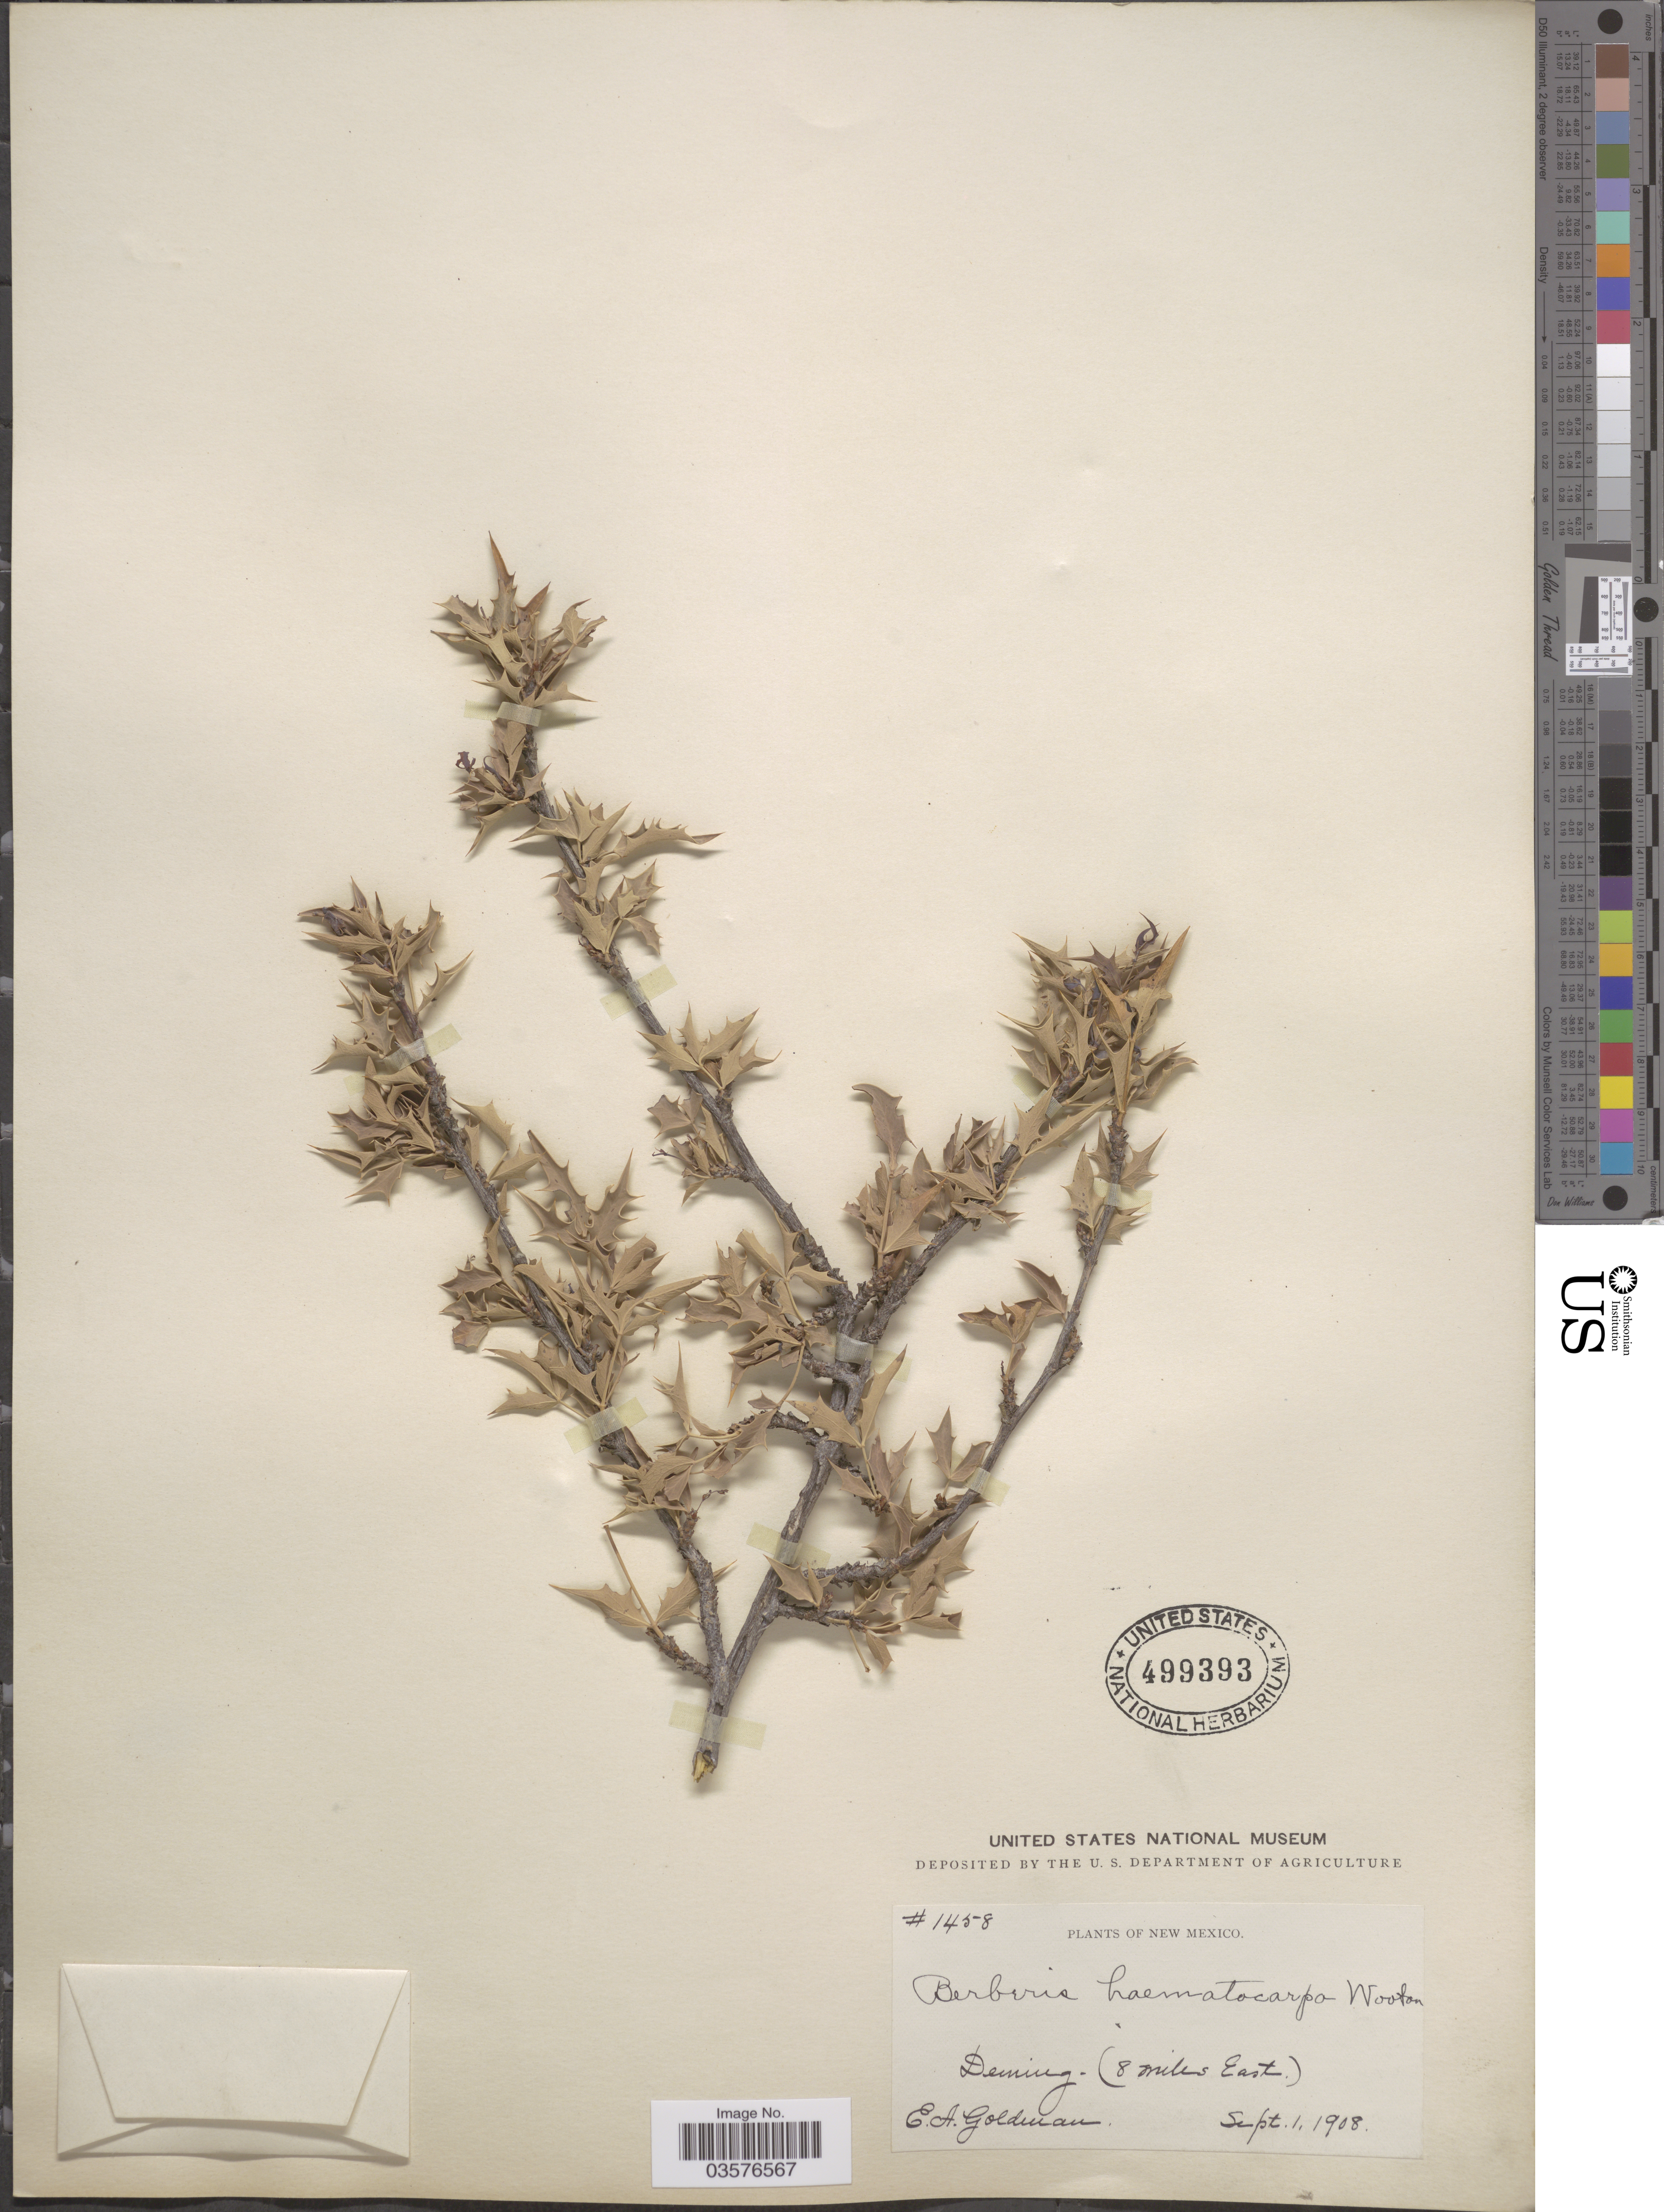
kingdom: Plantae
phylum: Tracheophyta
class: Magnoliopsida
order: Ranunculales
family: Berberidaceae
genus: Mahonia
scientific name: Mahonia haematocarpa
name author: (Wooton) Fedde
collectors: E. A. Goldman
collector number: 1458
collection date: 1908-09-01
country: United States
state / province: New Mexico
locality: Deming. (8 miles East).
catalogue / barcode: US 499393